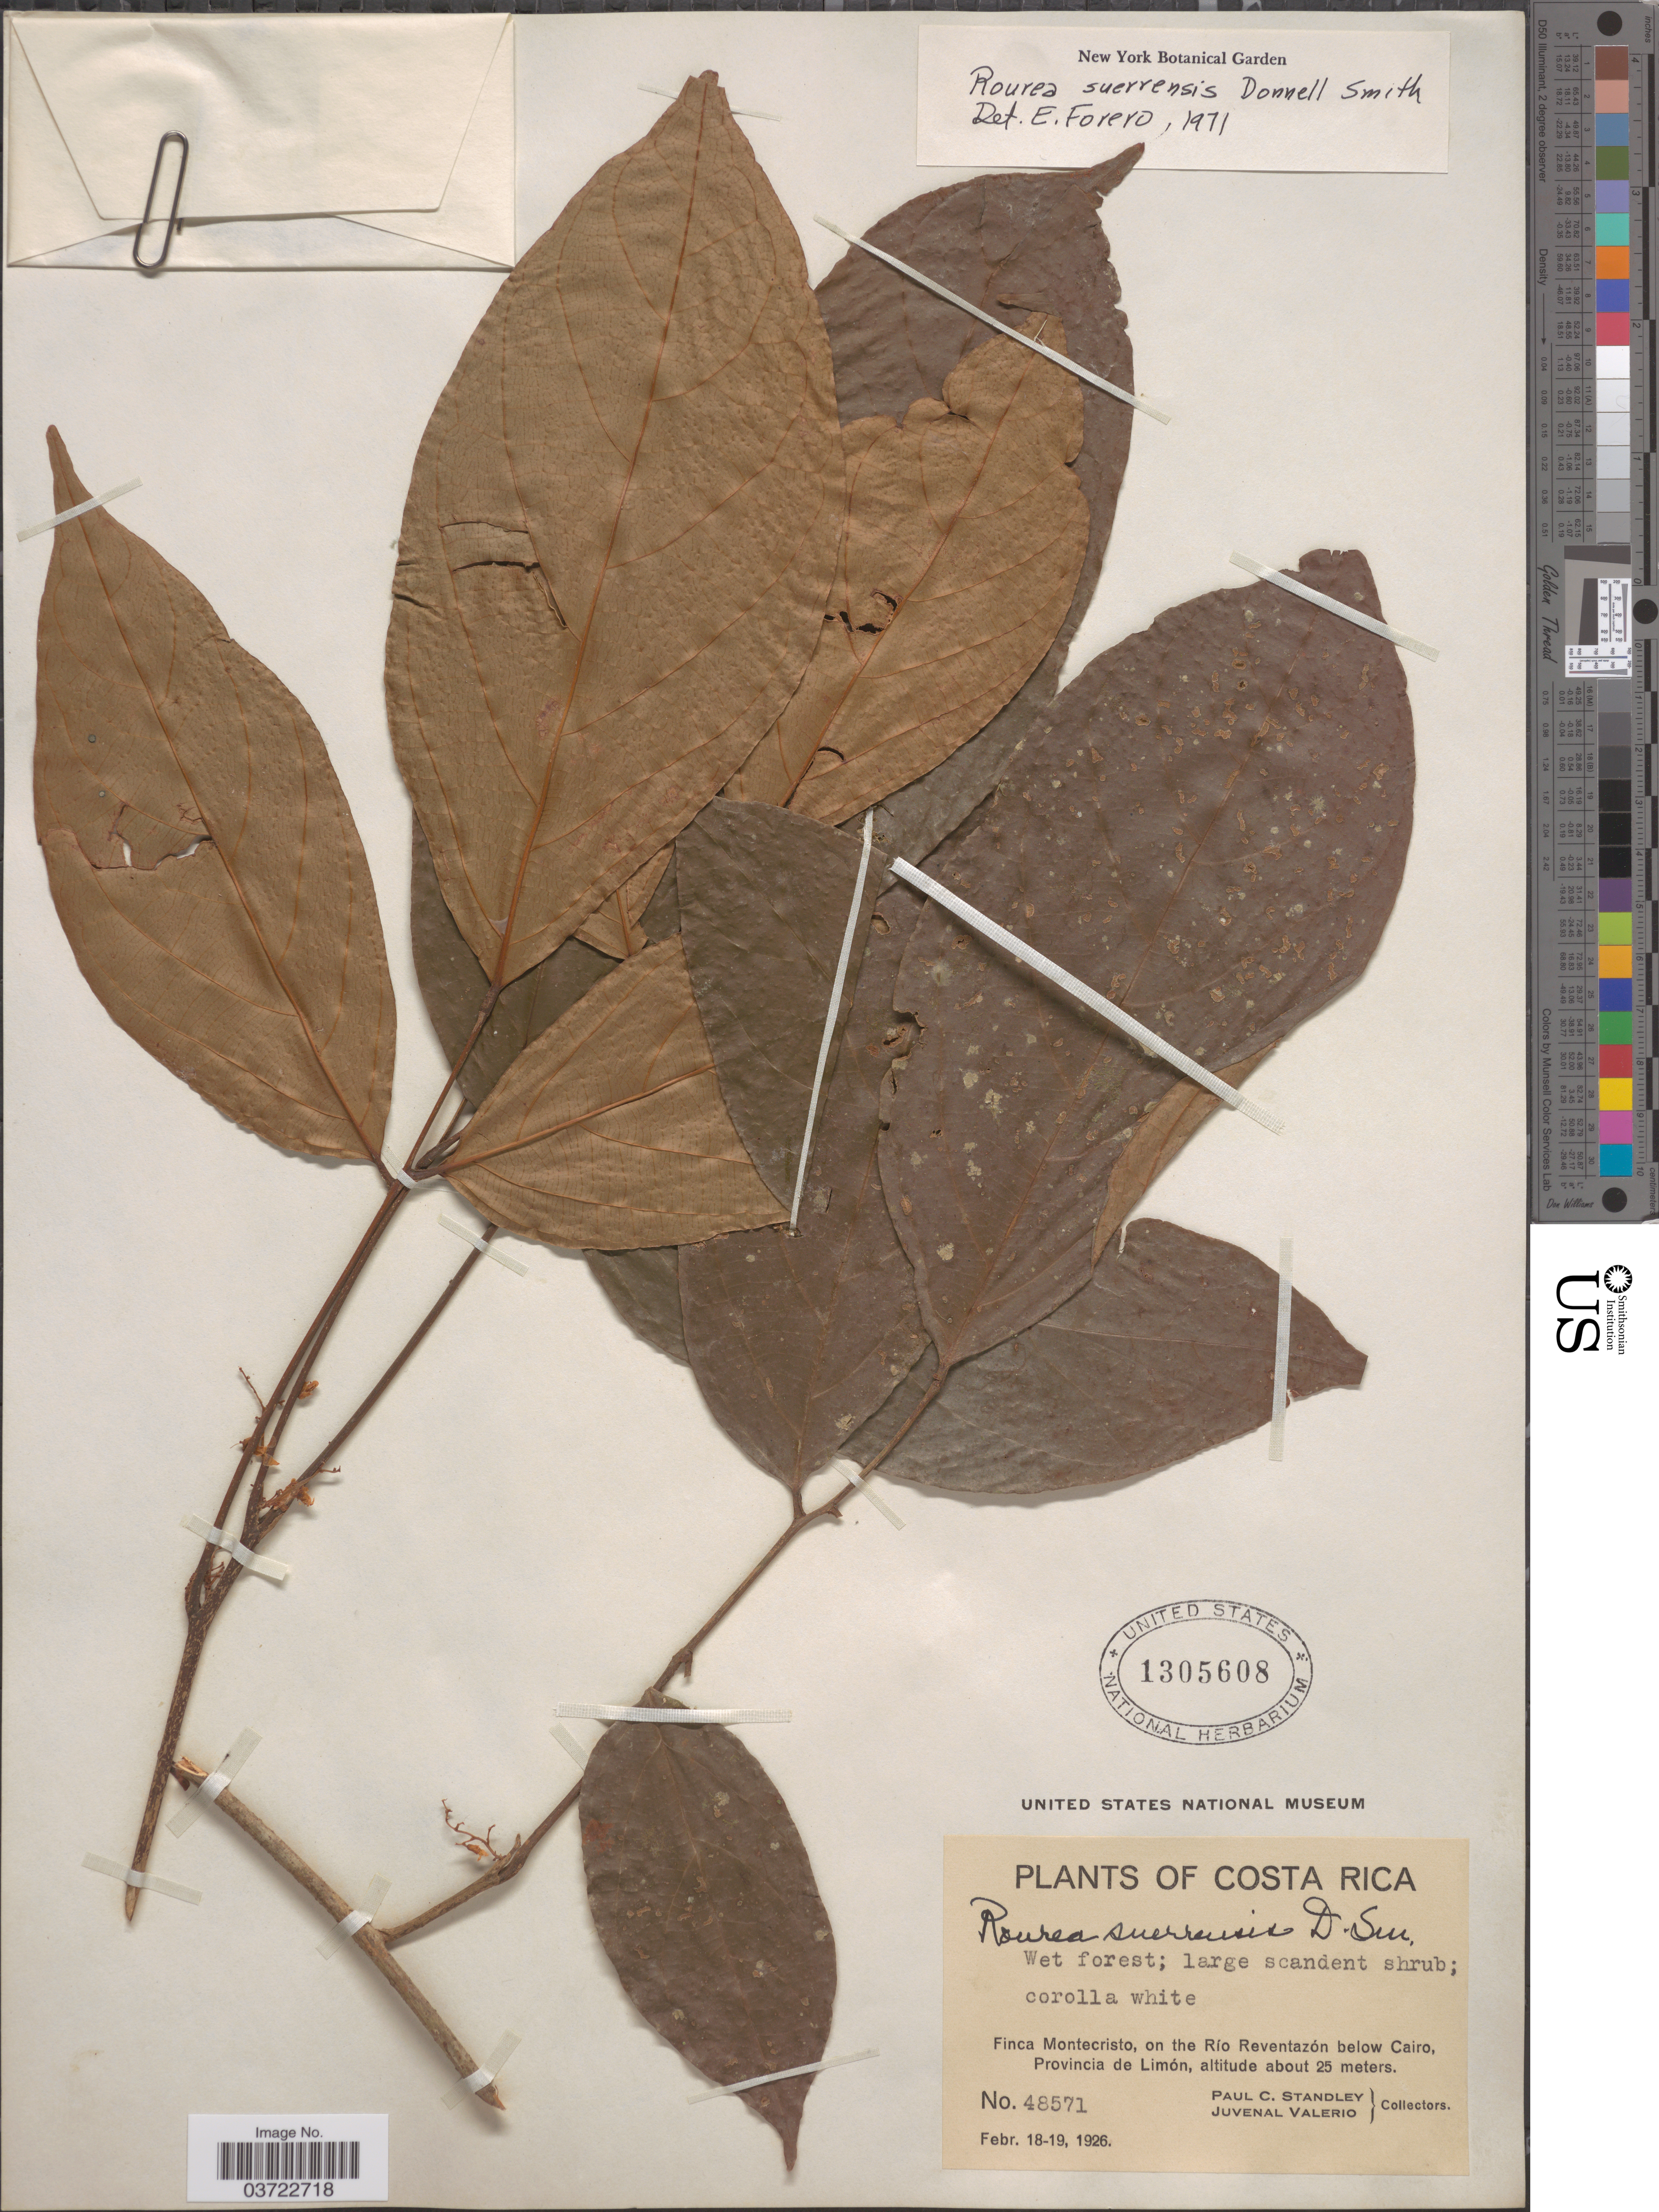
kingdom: Plantae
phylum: Tracheophyta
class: Magnoliopsida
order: Oxalidales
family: Connaraceae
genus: Rourea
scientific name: Rourea suerrensis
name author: Donn. Sm.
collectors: P. C. Standley & J. Valerio R.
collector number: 48571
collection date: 1926-02-18/1926-02-19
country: Costa Rica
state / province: Limón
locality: Finca Montecristo, on the Río Reventazón below Cairo.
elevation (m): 25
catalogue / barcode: US 1305608